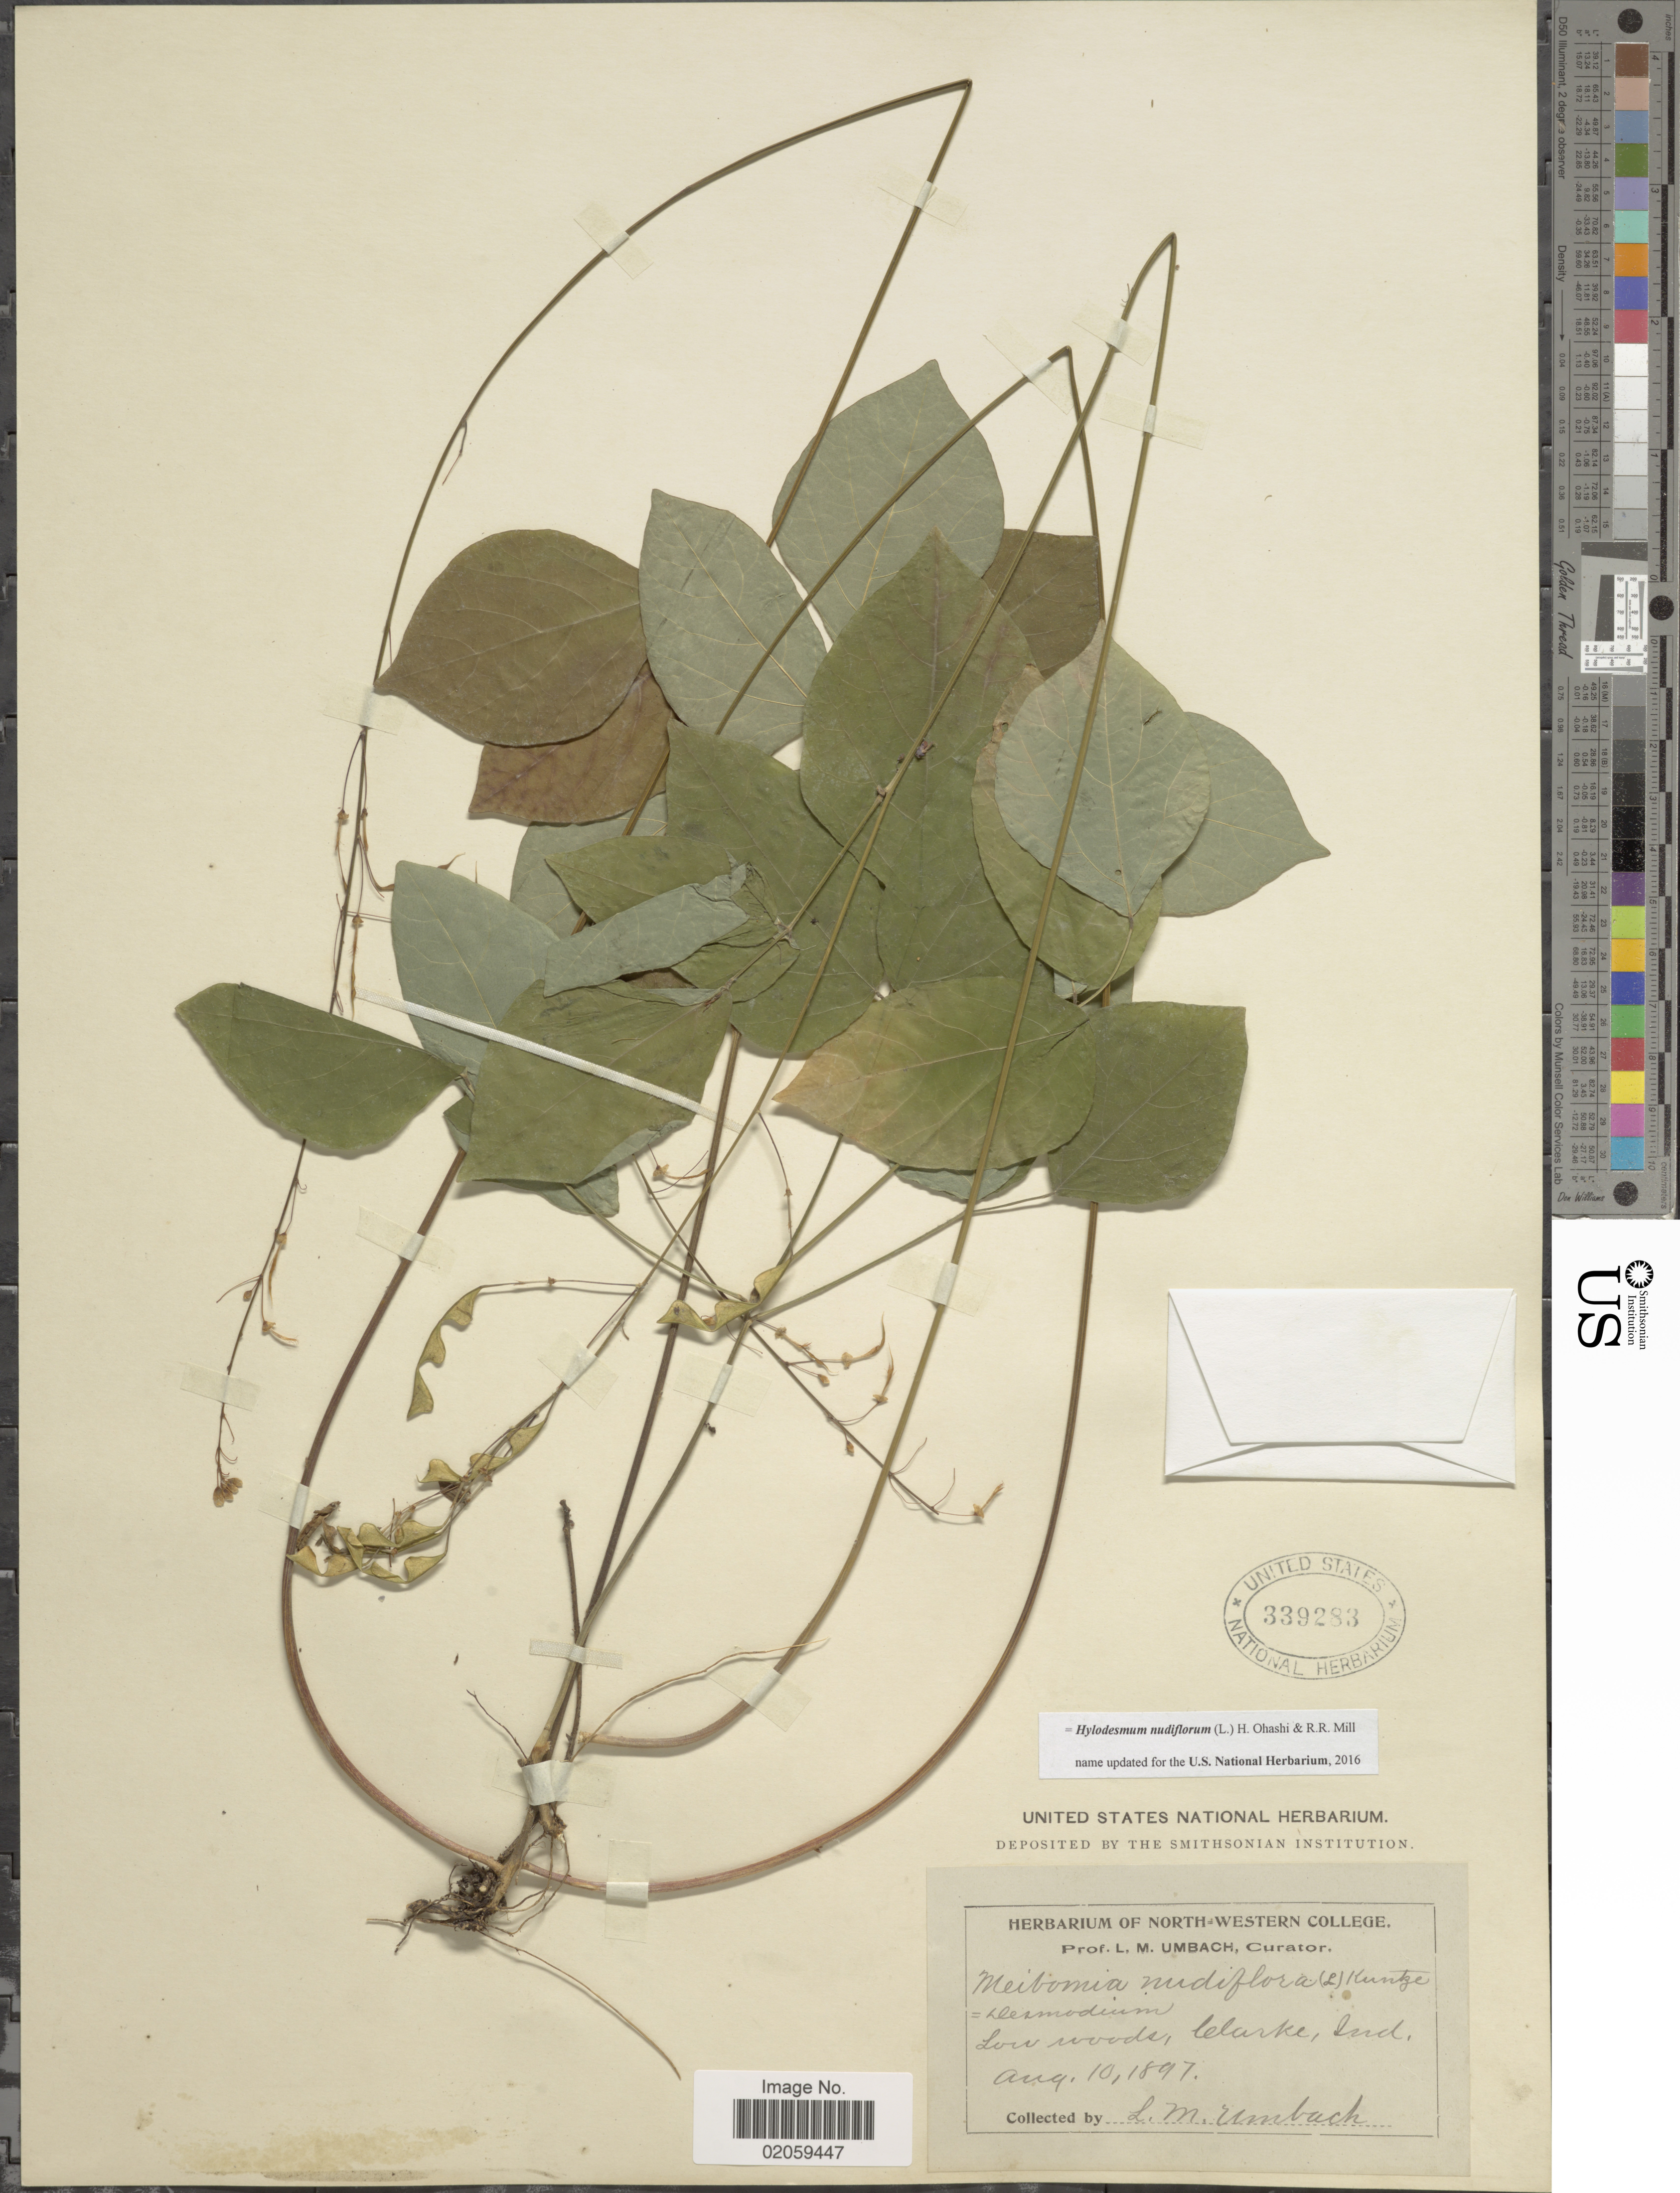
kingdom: Plantae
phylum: Tracheophyta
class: Magnoliopsida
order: Fabales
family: Fabaceae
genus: Hylodesmum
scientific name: Hylodesmum nudiflorum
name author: (L.) H. Ohashi & R.R. Mill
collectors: L. M. Umbach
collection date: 1897-08-10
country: United States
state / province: Indiana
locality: Clarke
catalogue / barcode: US 339283